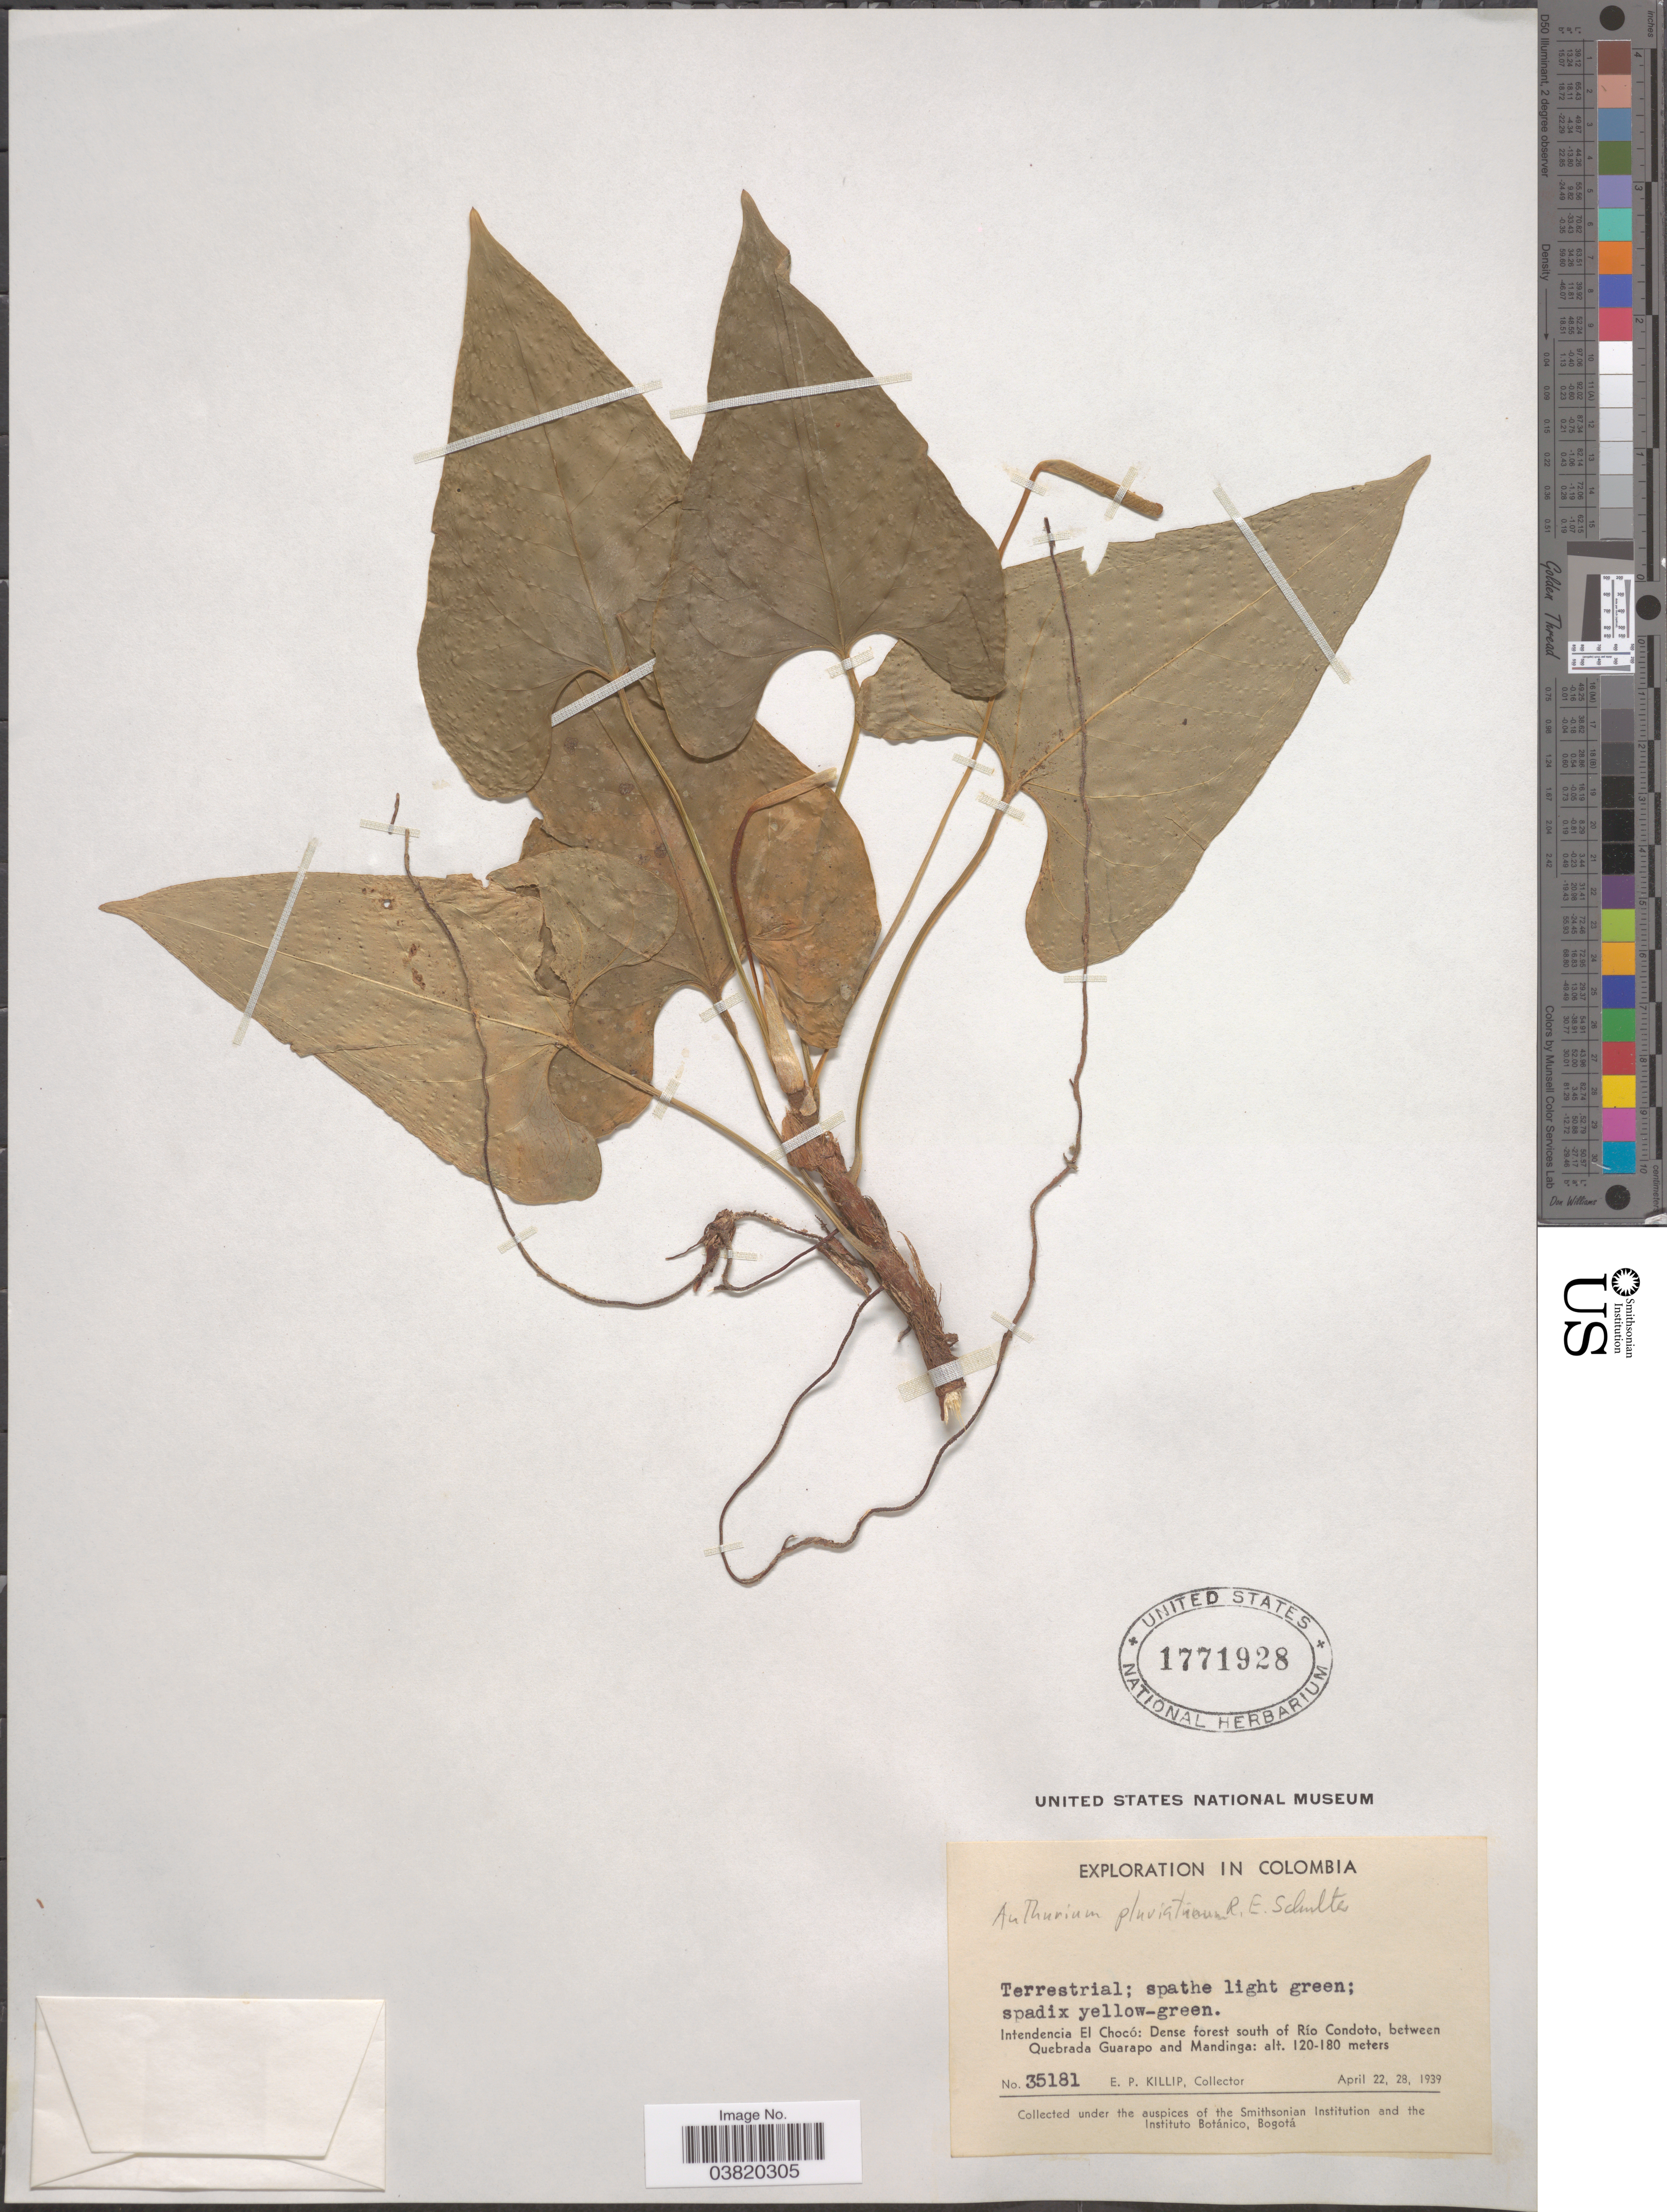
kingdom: Plantae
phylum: Tracheophyta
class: Liliopsida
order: Alismatales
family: Araceae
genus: Anthurium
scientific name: Anthurium pluviaticum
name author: R.E. Schult.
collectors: E. P. Killip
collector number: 35181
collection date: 1939-04-22/1939-04-28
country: Colombia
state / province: Chocó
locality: Intendencia El Chocó: south of Río Condoto, between Quebrada Guarapo and Mandinga.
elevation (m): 120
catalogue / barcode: US 1771928